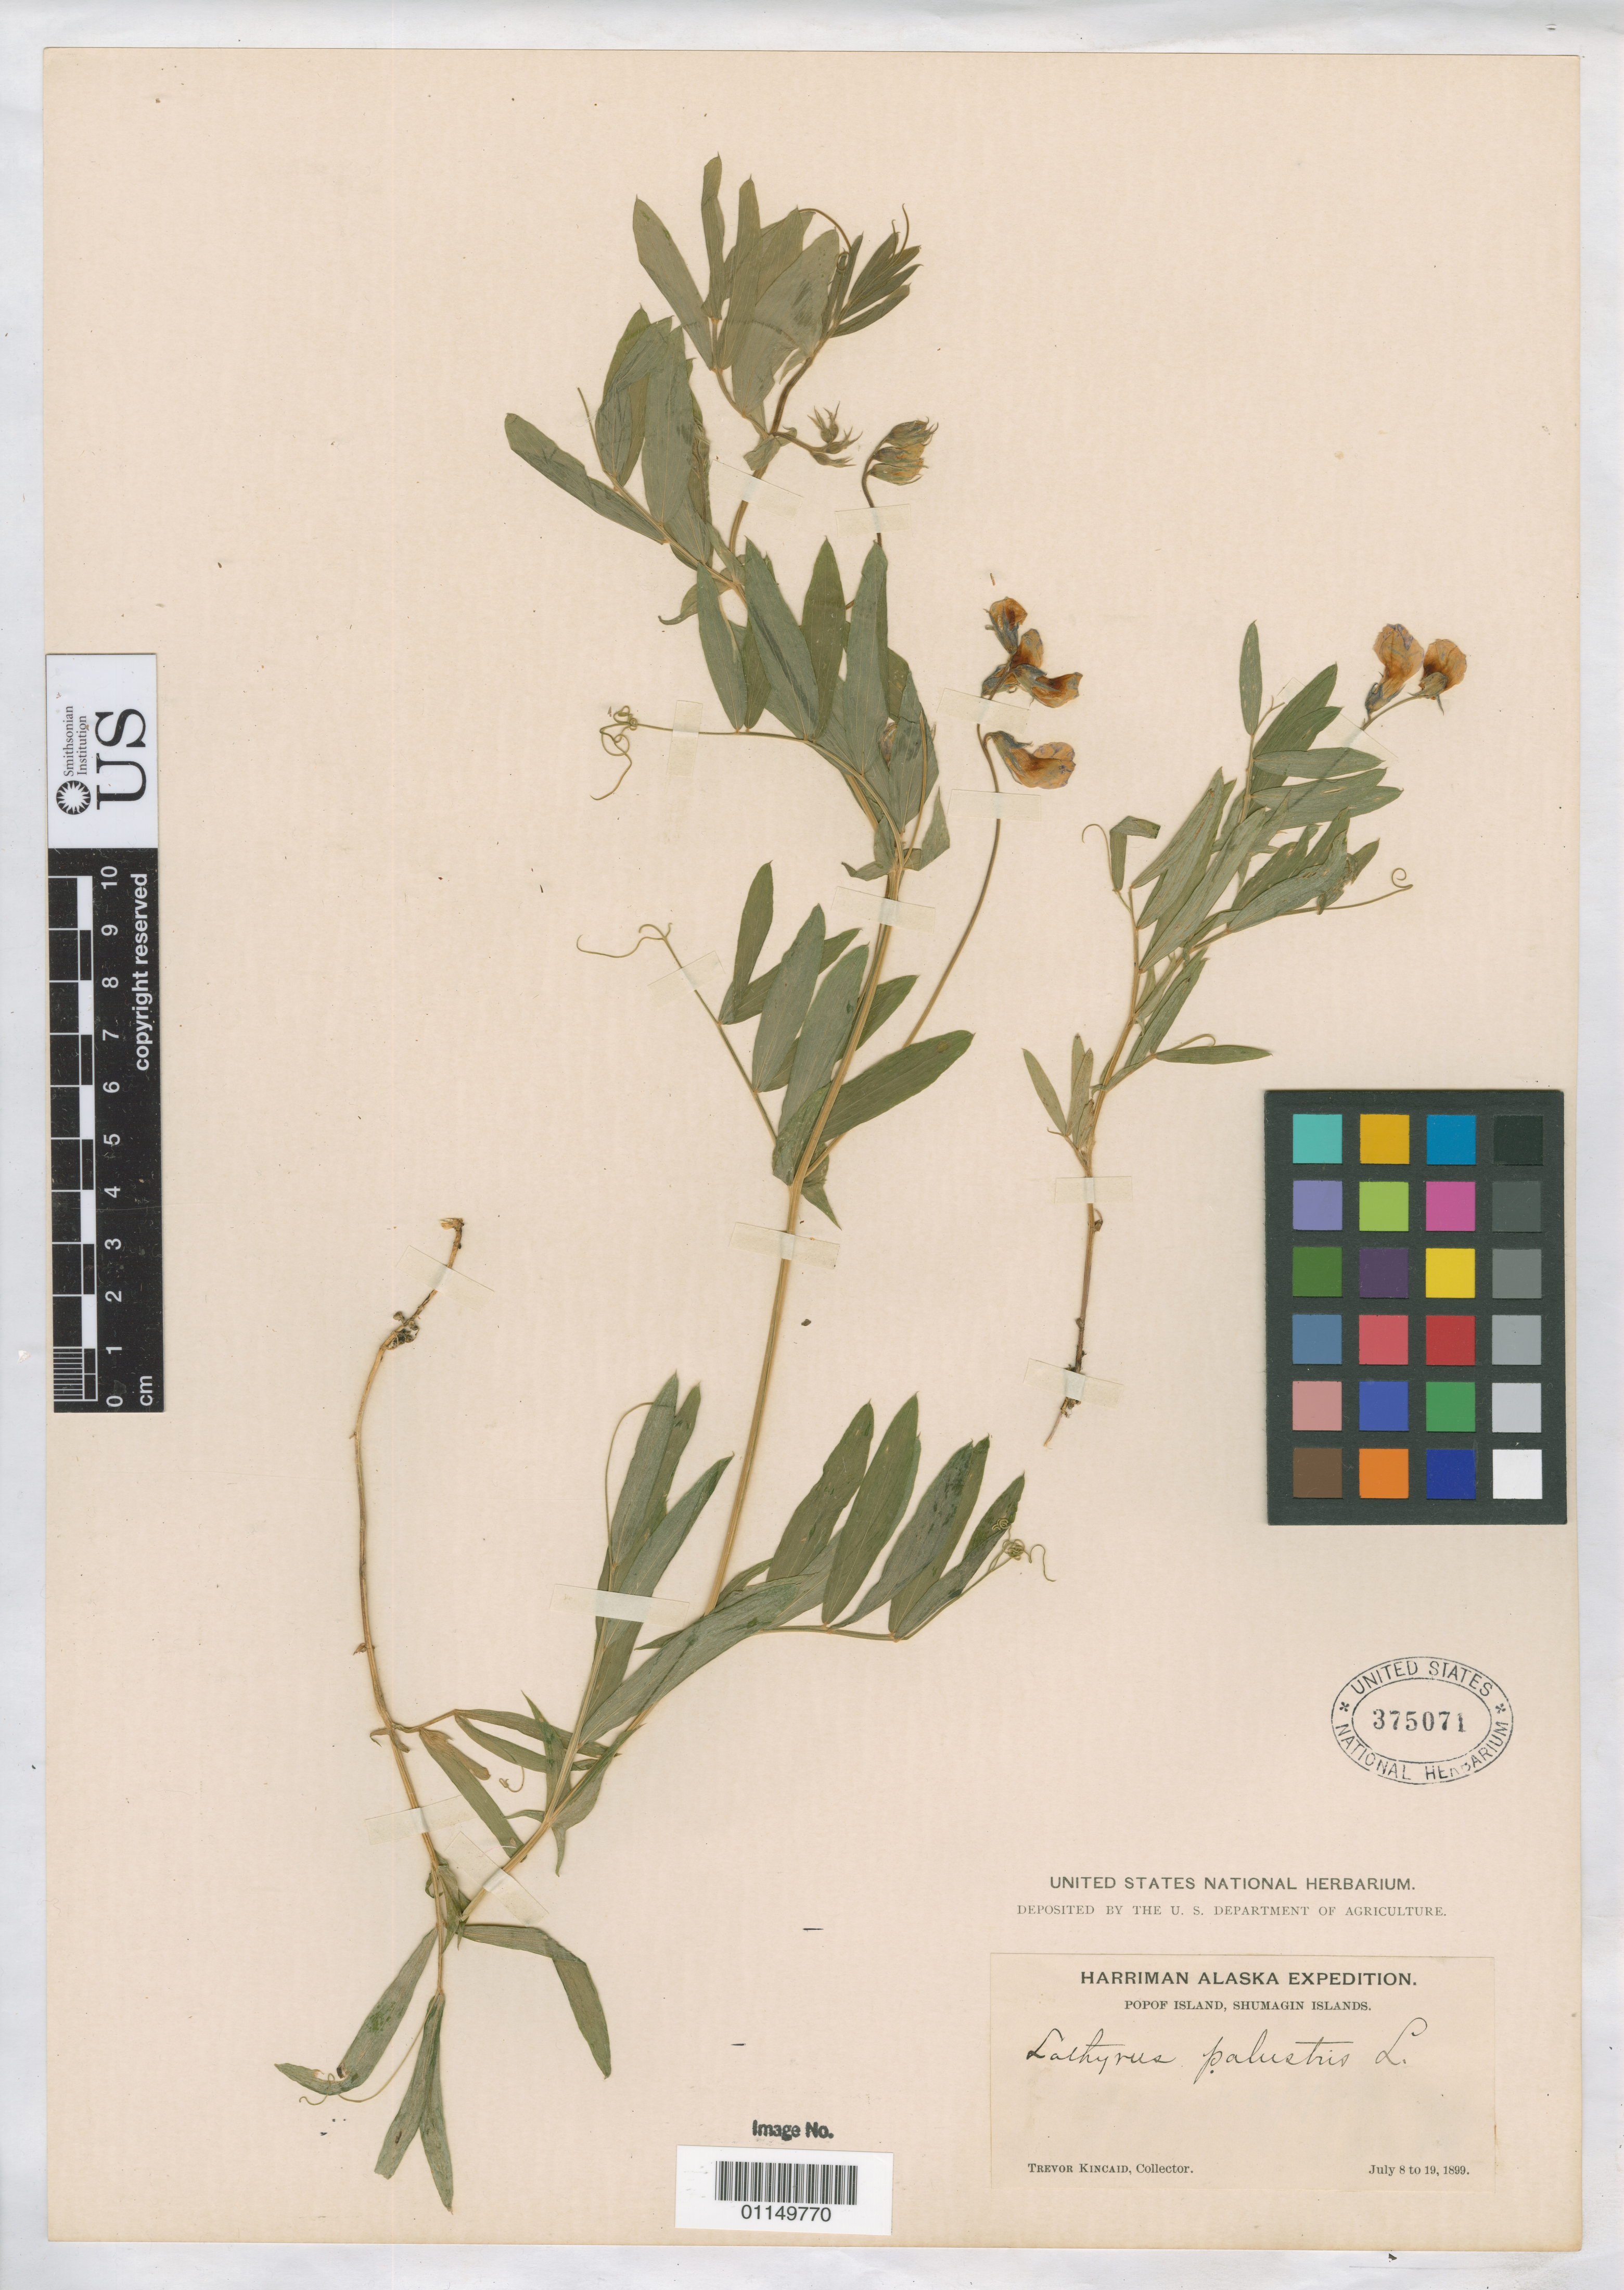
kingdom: Plantae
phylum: Tracheophyta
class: Magnoliopsida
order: Fabales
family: Fabaceae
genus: Lathyrus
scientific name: Lathyrus palustris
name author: L.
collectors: T. C. Kincaid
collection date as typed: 08 Jul 1899 to 19 Jul 1899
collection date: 1899-07-08/1899-07-19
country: United States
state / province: Alaska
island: Popof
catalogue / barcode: US 375071